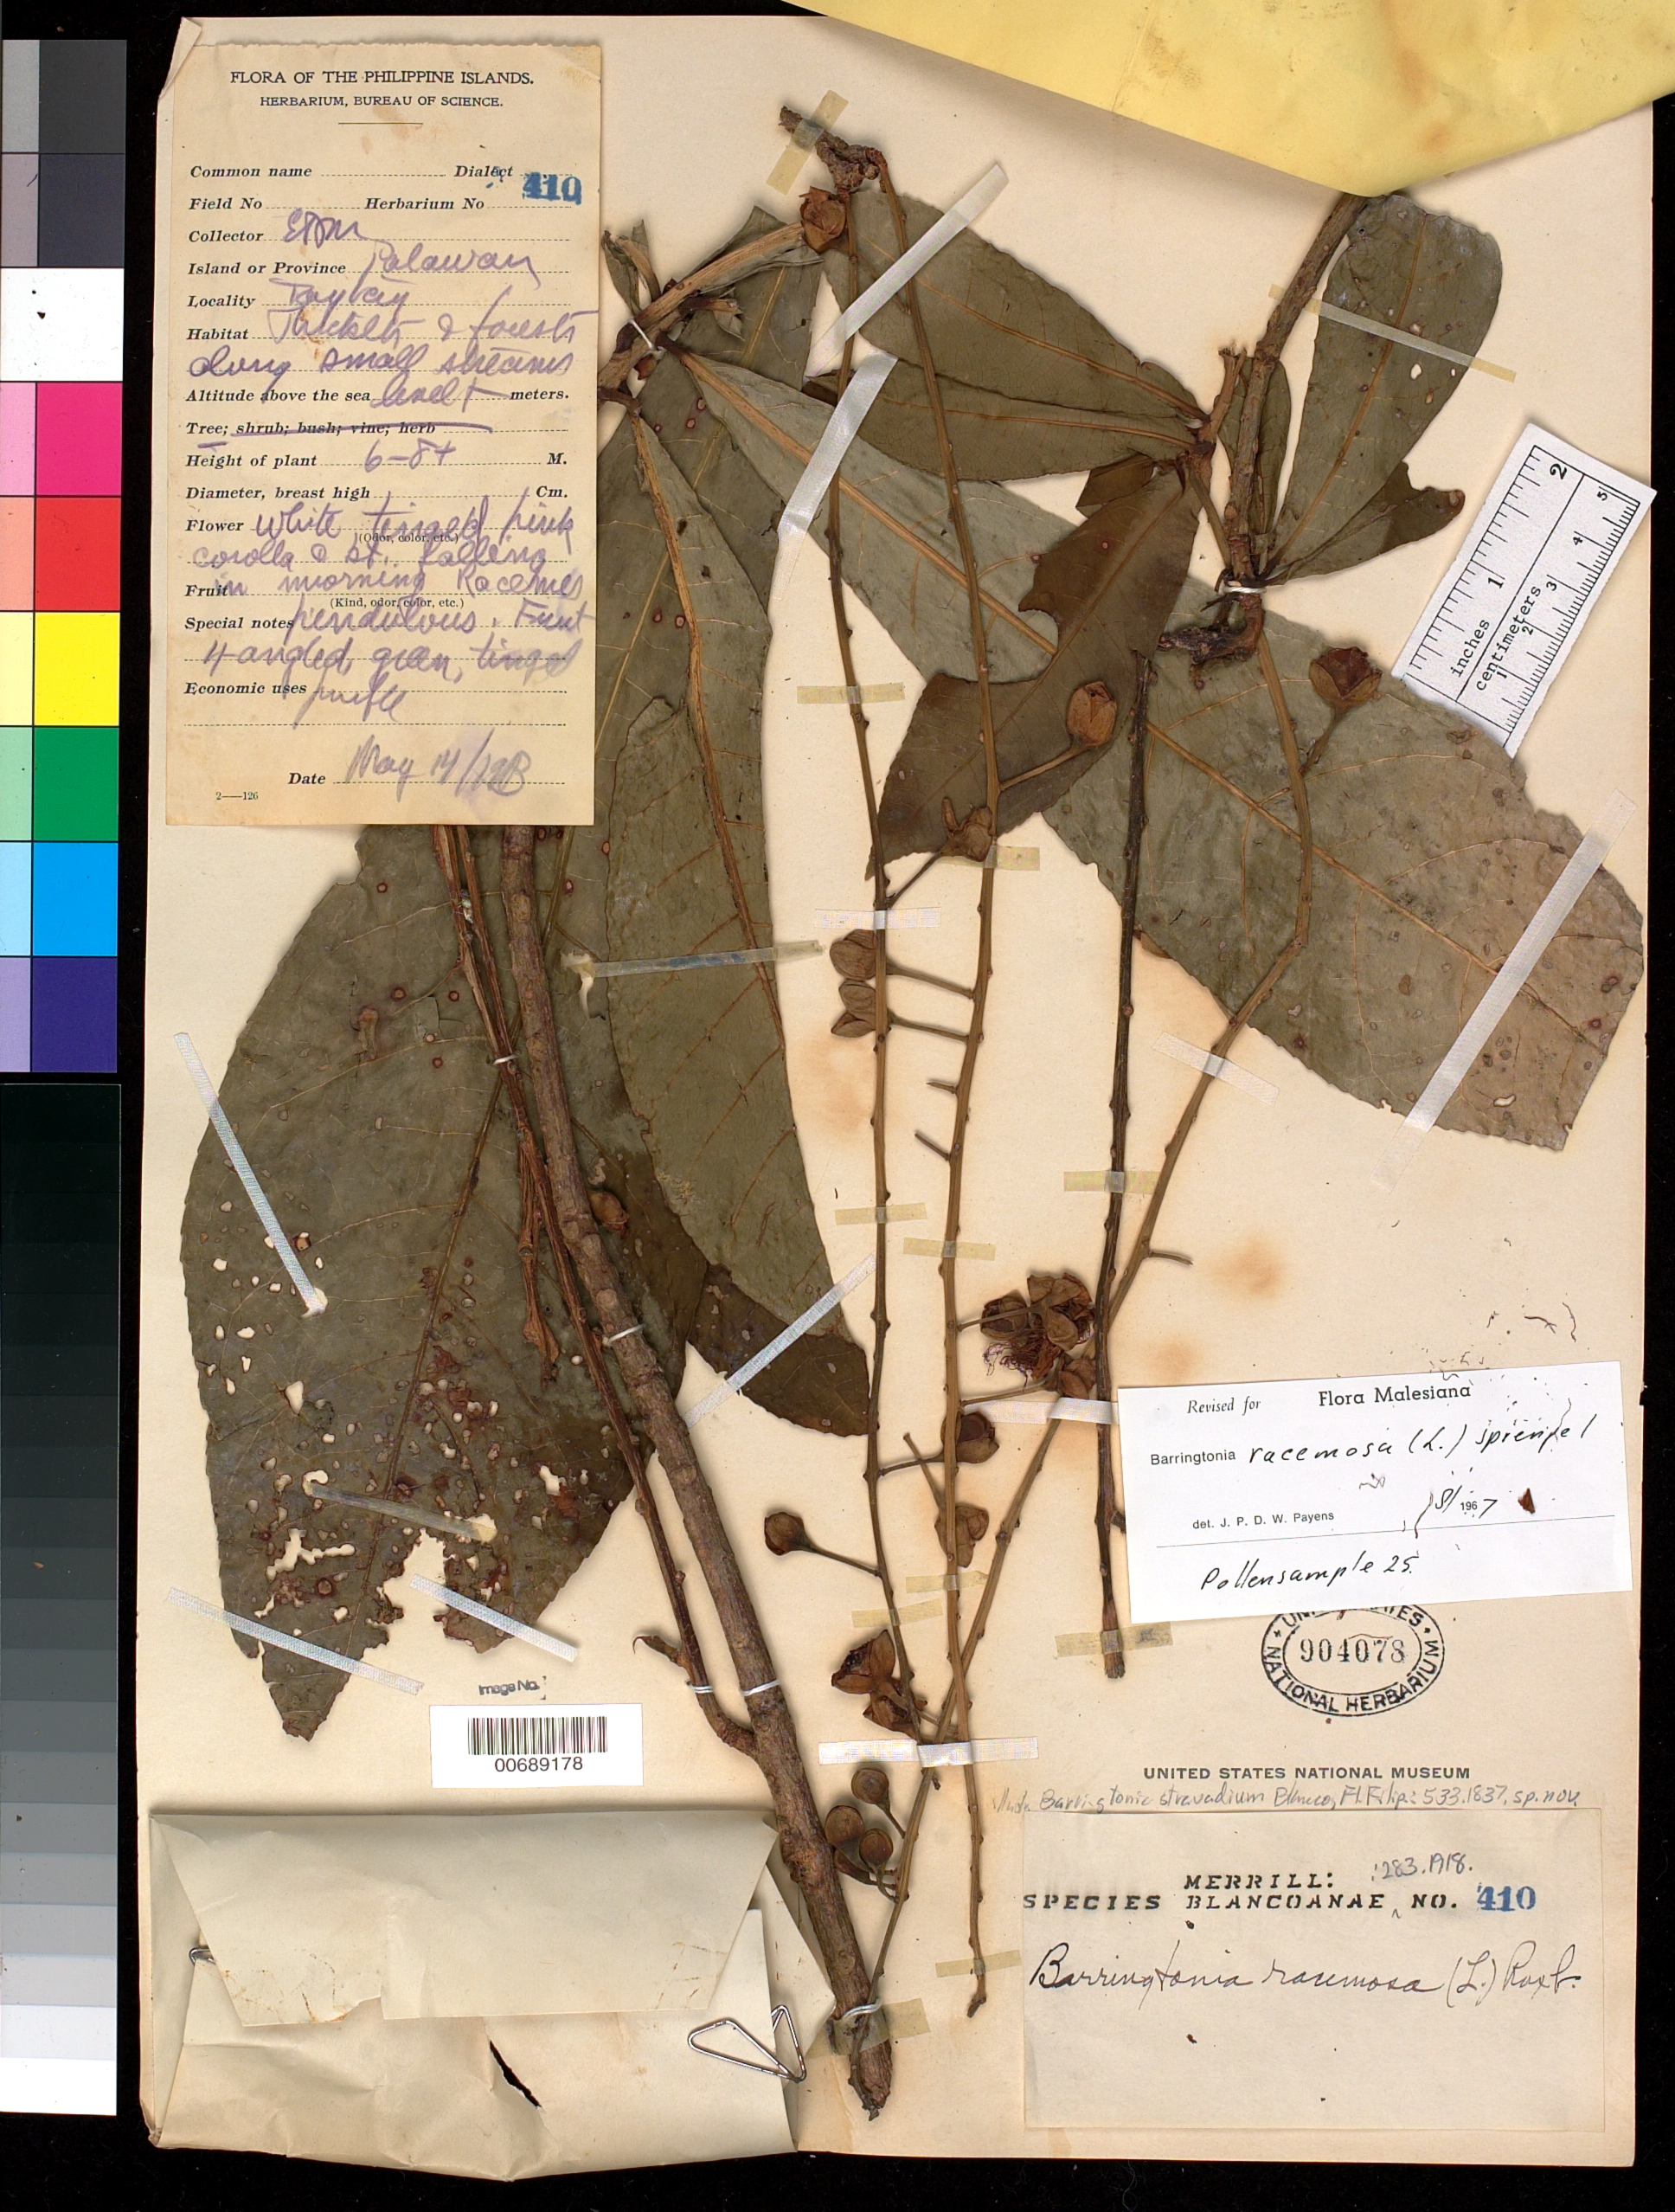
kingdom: Plantae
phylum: Tracheophyta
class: Magnoliopsida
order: Ericales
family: Lecythidaceae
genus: Barringtonia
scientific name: Barringtonia racemosa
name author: (L.) Spreng.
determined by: Payens, J. P. D. W.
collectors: E. D. Merrill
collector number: Sp. Blancoan. 0410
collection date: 1913-05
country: Philippines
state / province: Mimaropa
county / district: Palawan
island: Luzon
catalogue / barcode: US 904078